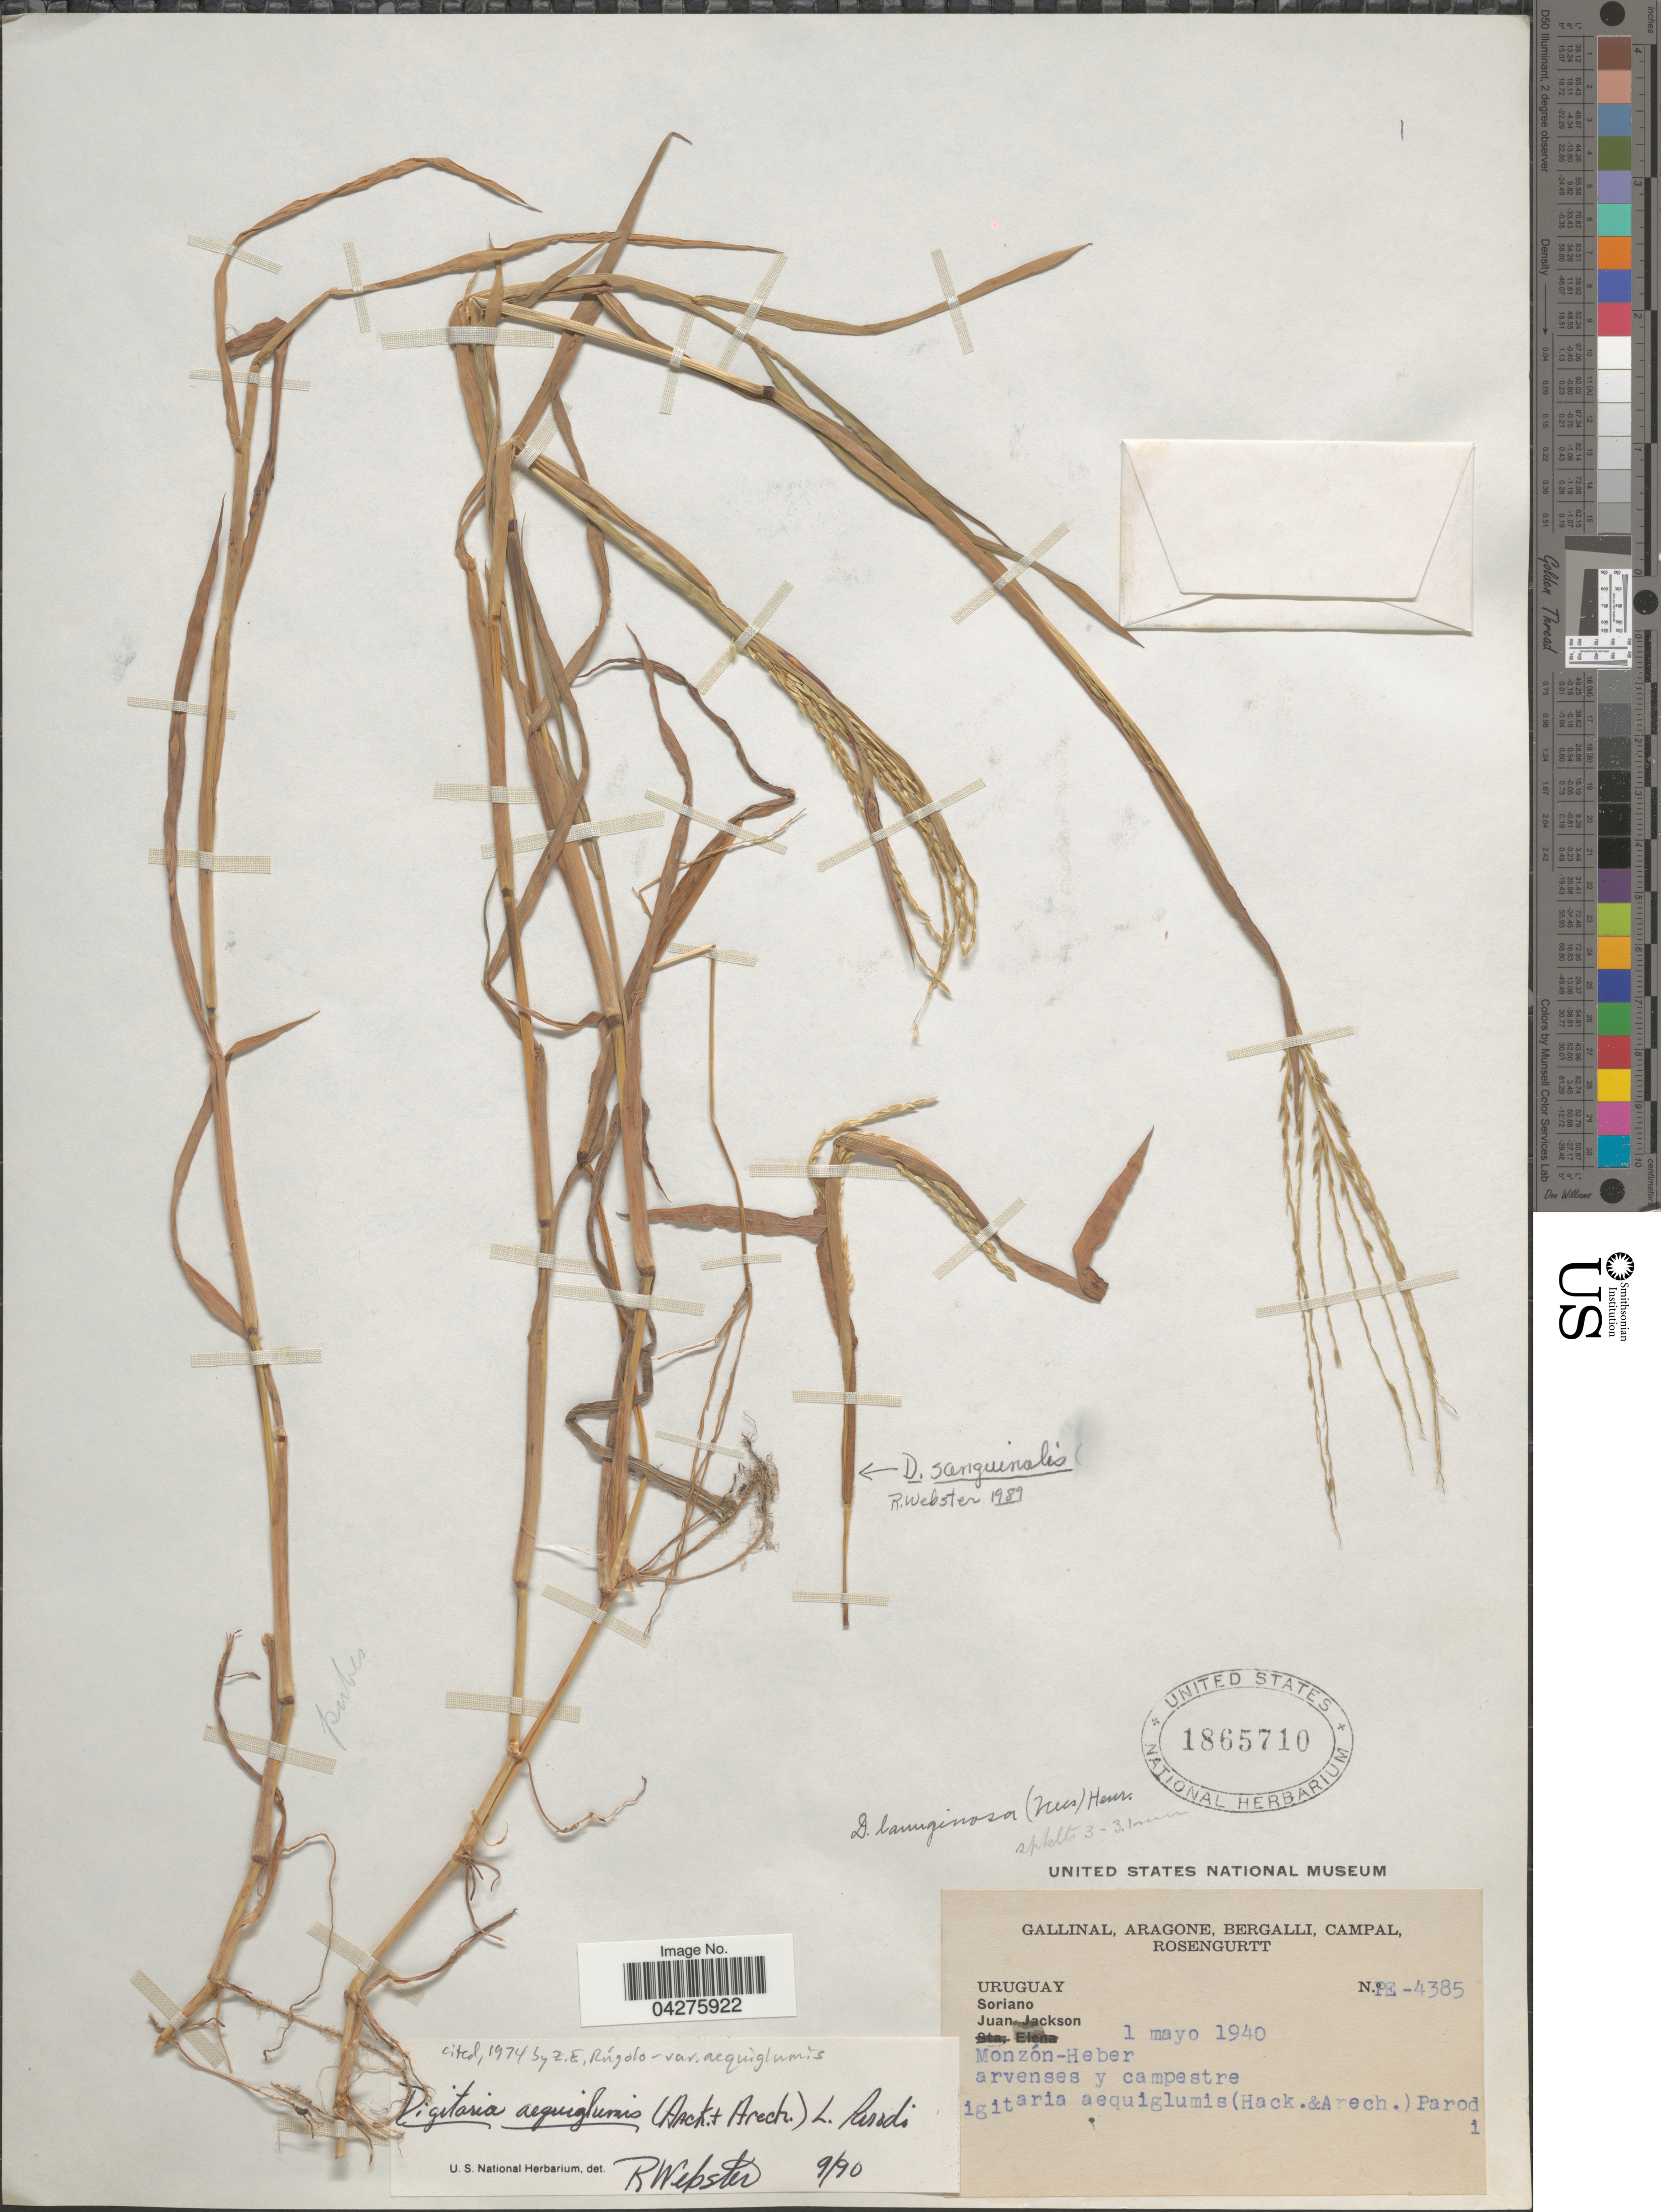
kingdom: Plantae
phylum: Tracheophyta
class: Liliopsida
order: Poales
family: Poaceae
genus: Digitaria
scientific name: Digitaria aequiglumis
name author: (Hack. & Arechav.) Parodi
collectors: -. Gallinal, -- Aragone, -- Bergalli, -- Campal & Rosengurtt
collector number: PE-4385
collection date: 1940-05-01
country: Uruguay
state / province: Soriano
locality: Juan Jackson. Monzón-Heber.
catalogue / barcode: US 1865710